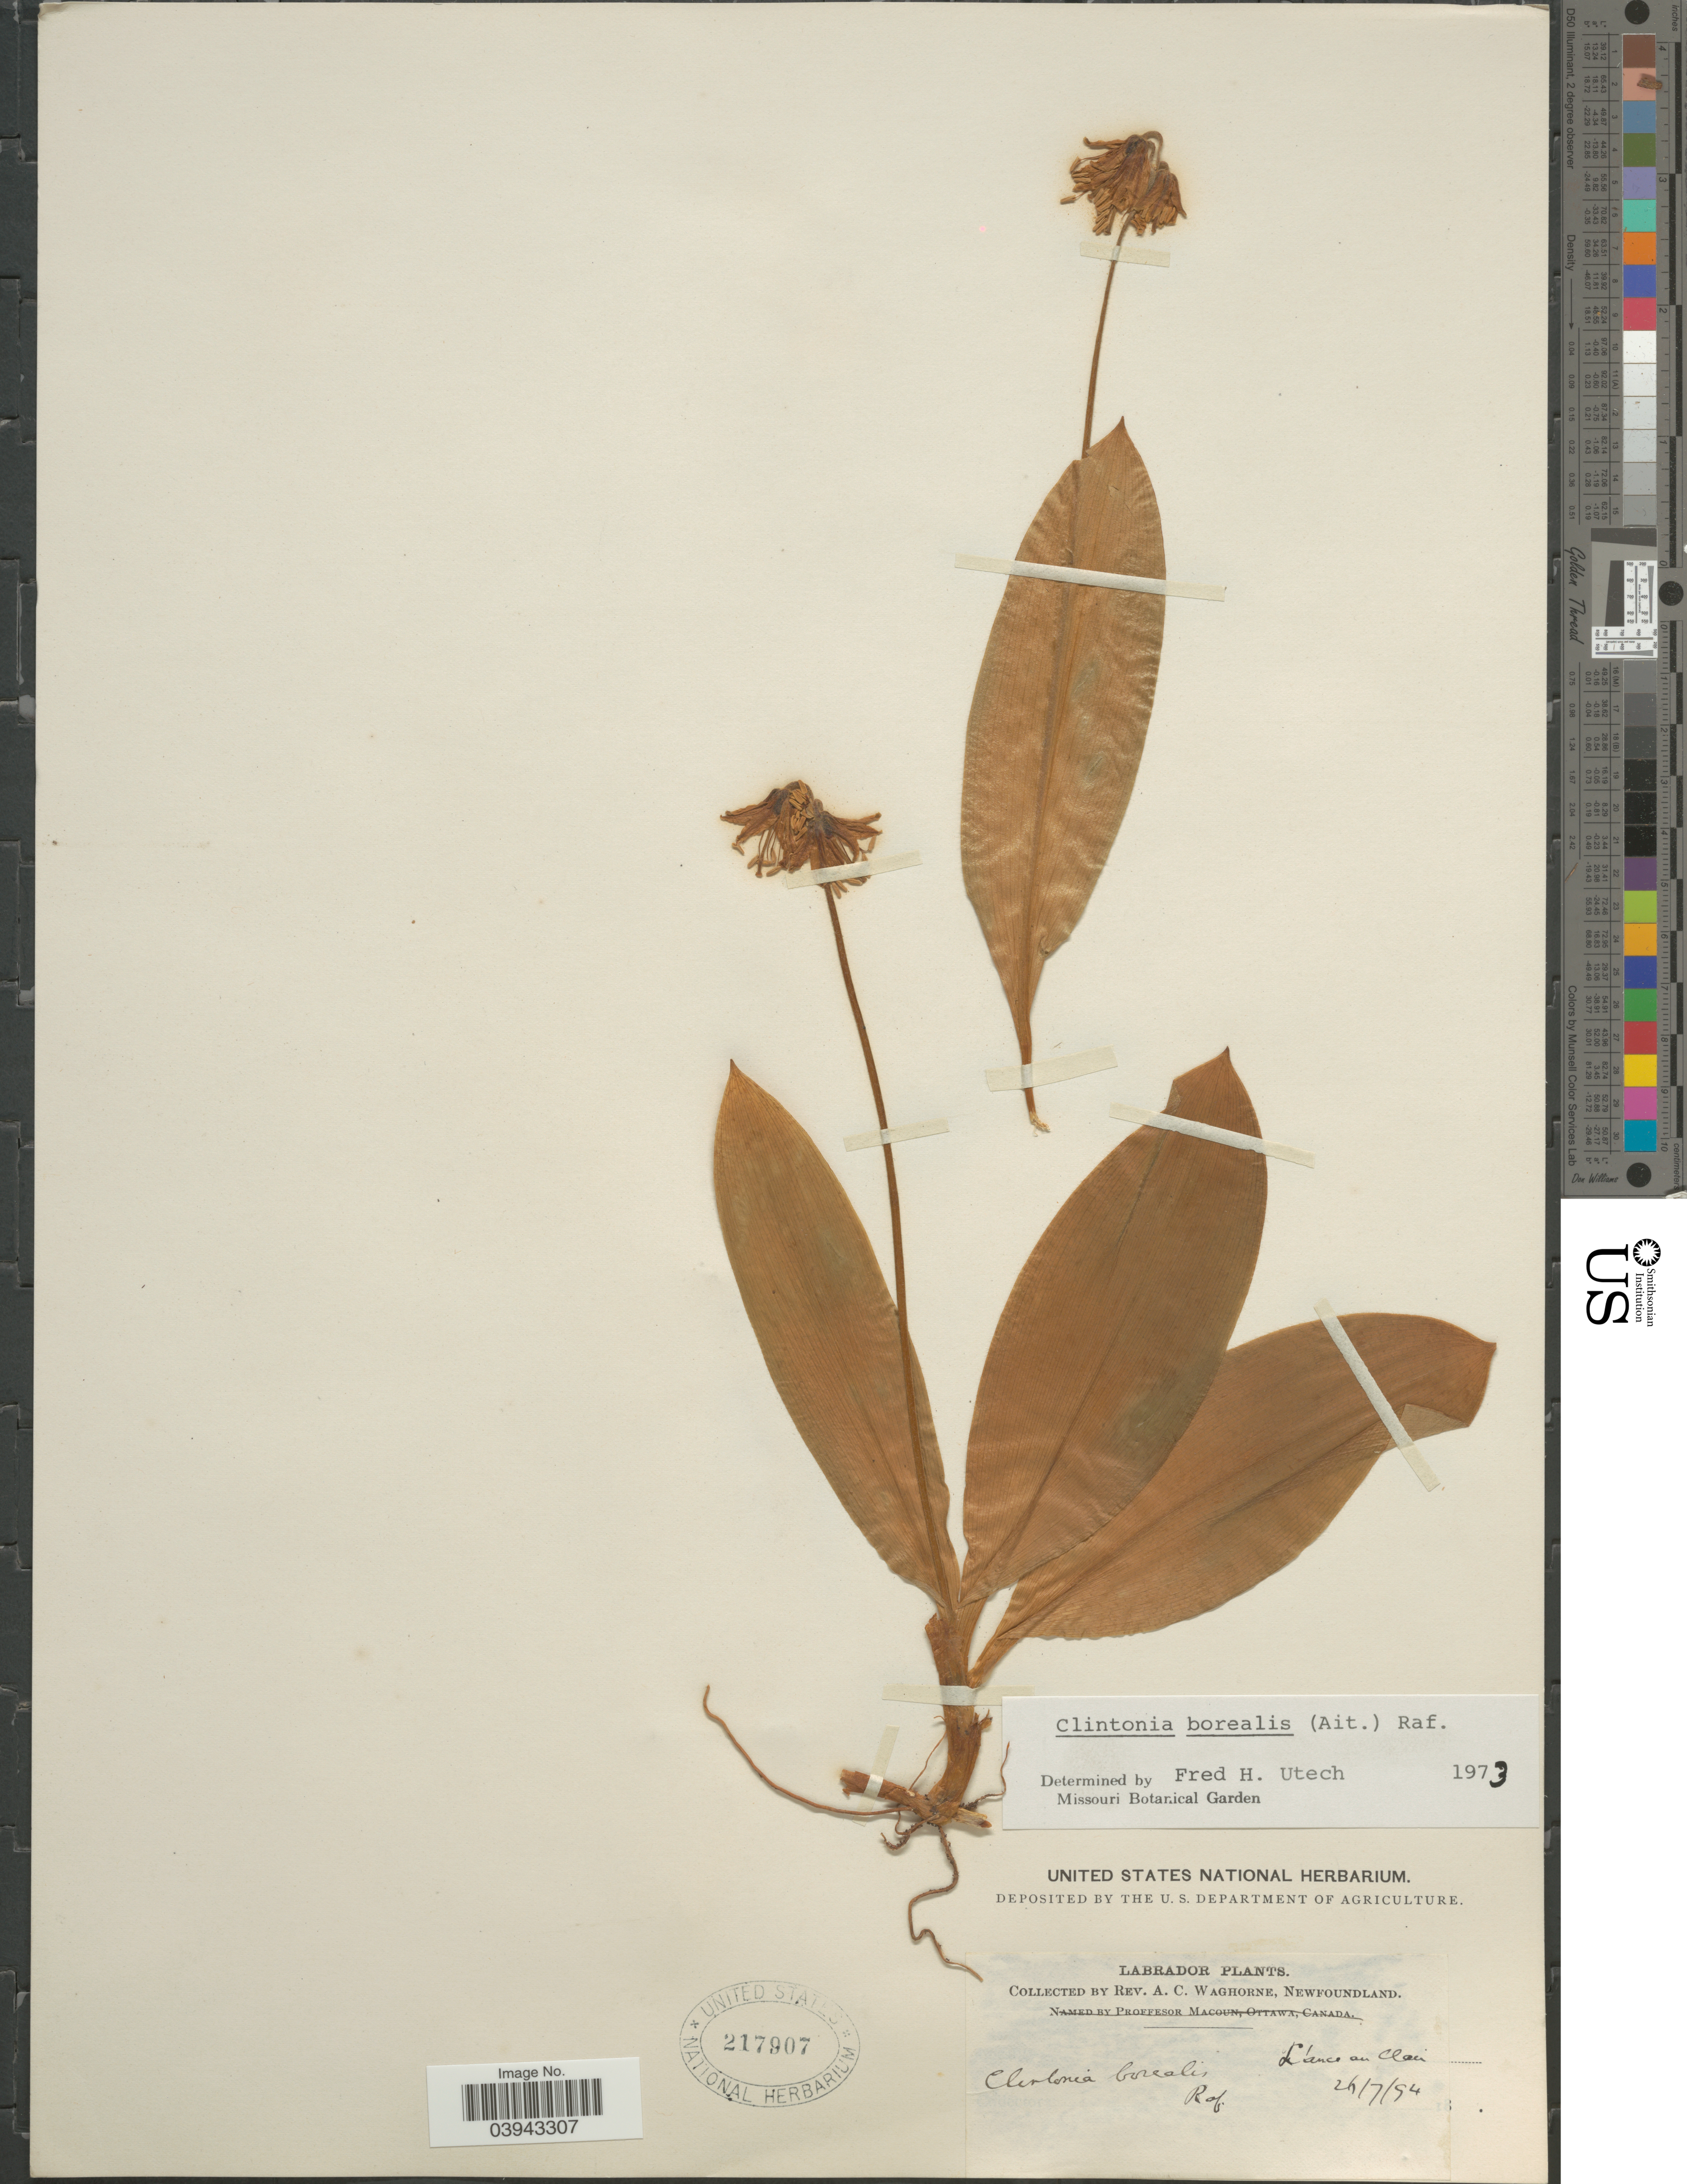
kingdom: Plantae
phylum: Tracheophyta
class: Liliopsida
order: Liliales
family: Liliaceae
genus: Clintonia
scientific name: Clintonia borealis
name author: (Aiton) Raf.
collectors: A. Waghorne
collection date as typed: Transcribed d/m/y: 26/7/94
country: Canada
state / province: Newfoundland and Labrador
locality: Labrador. L'anse au Clair.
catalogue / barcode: US 217907